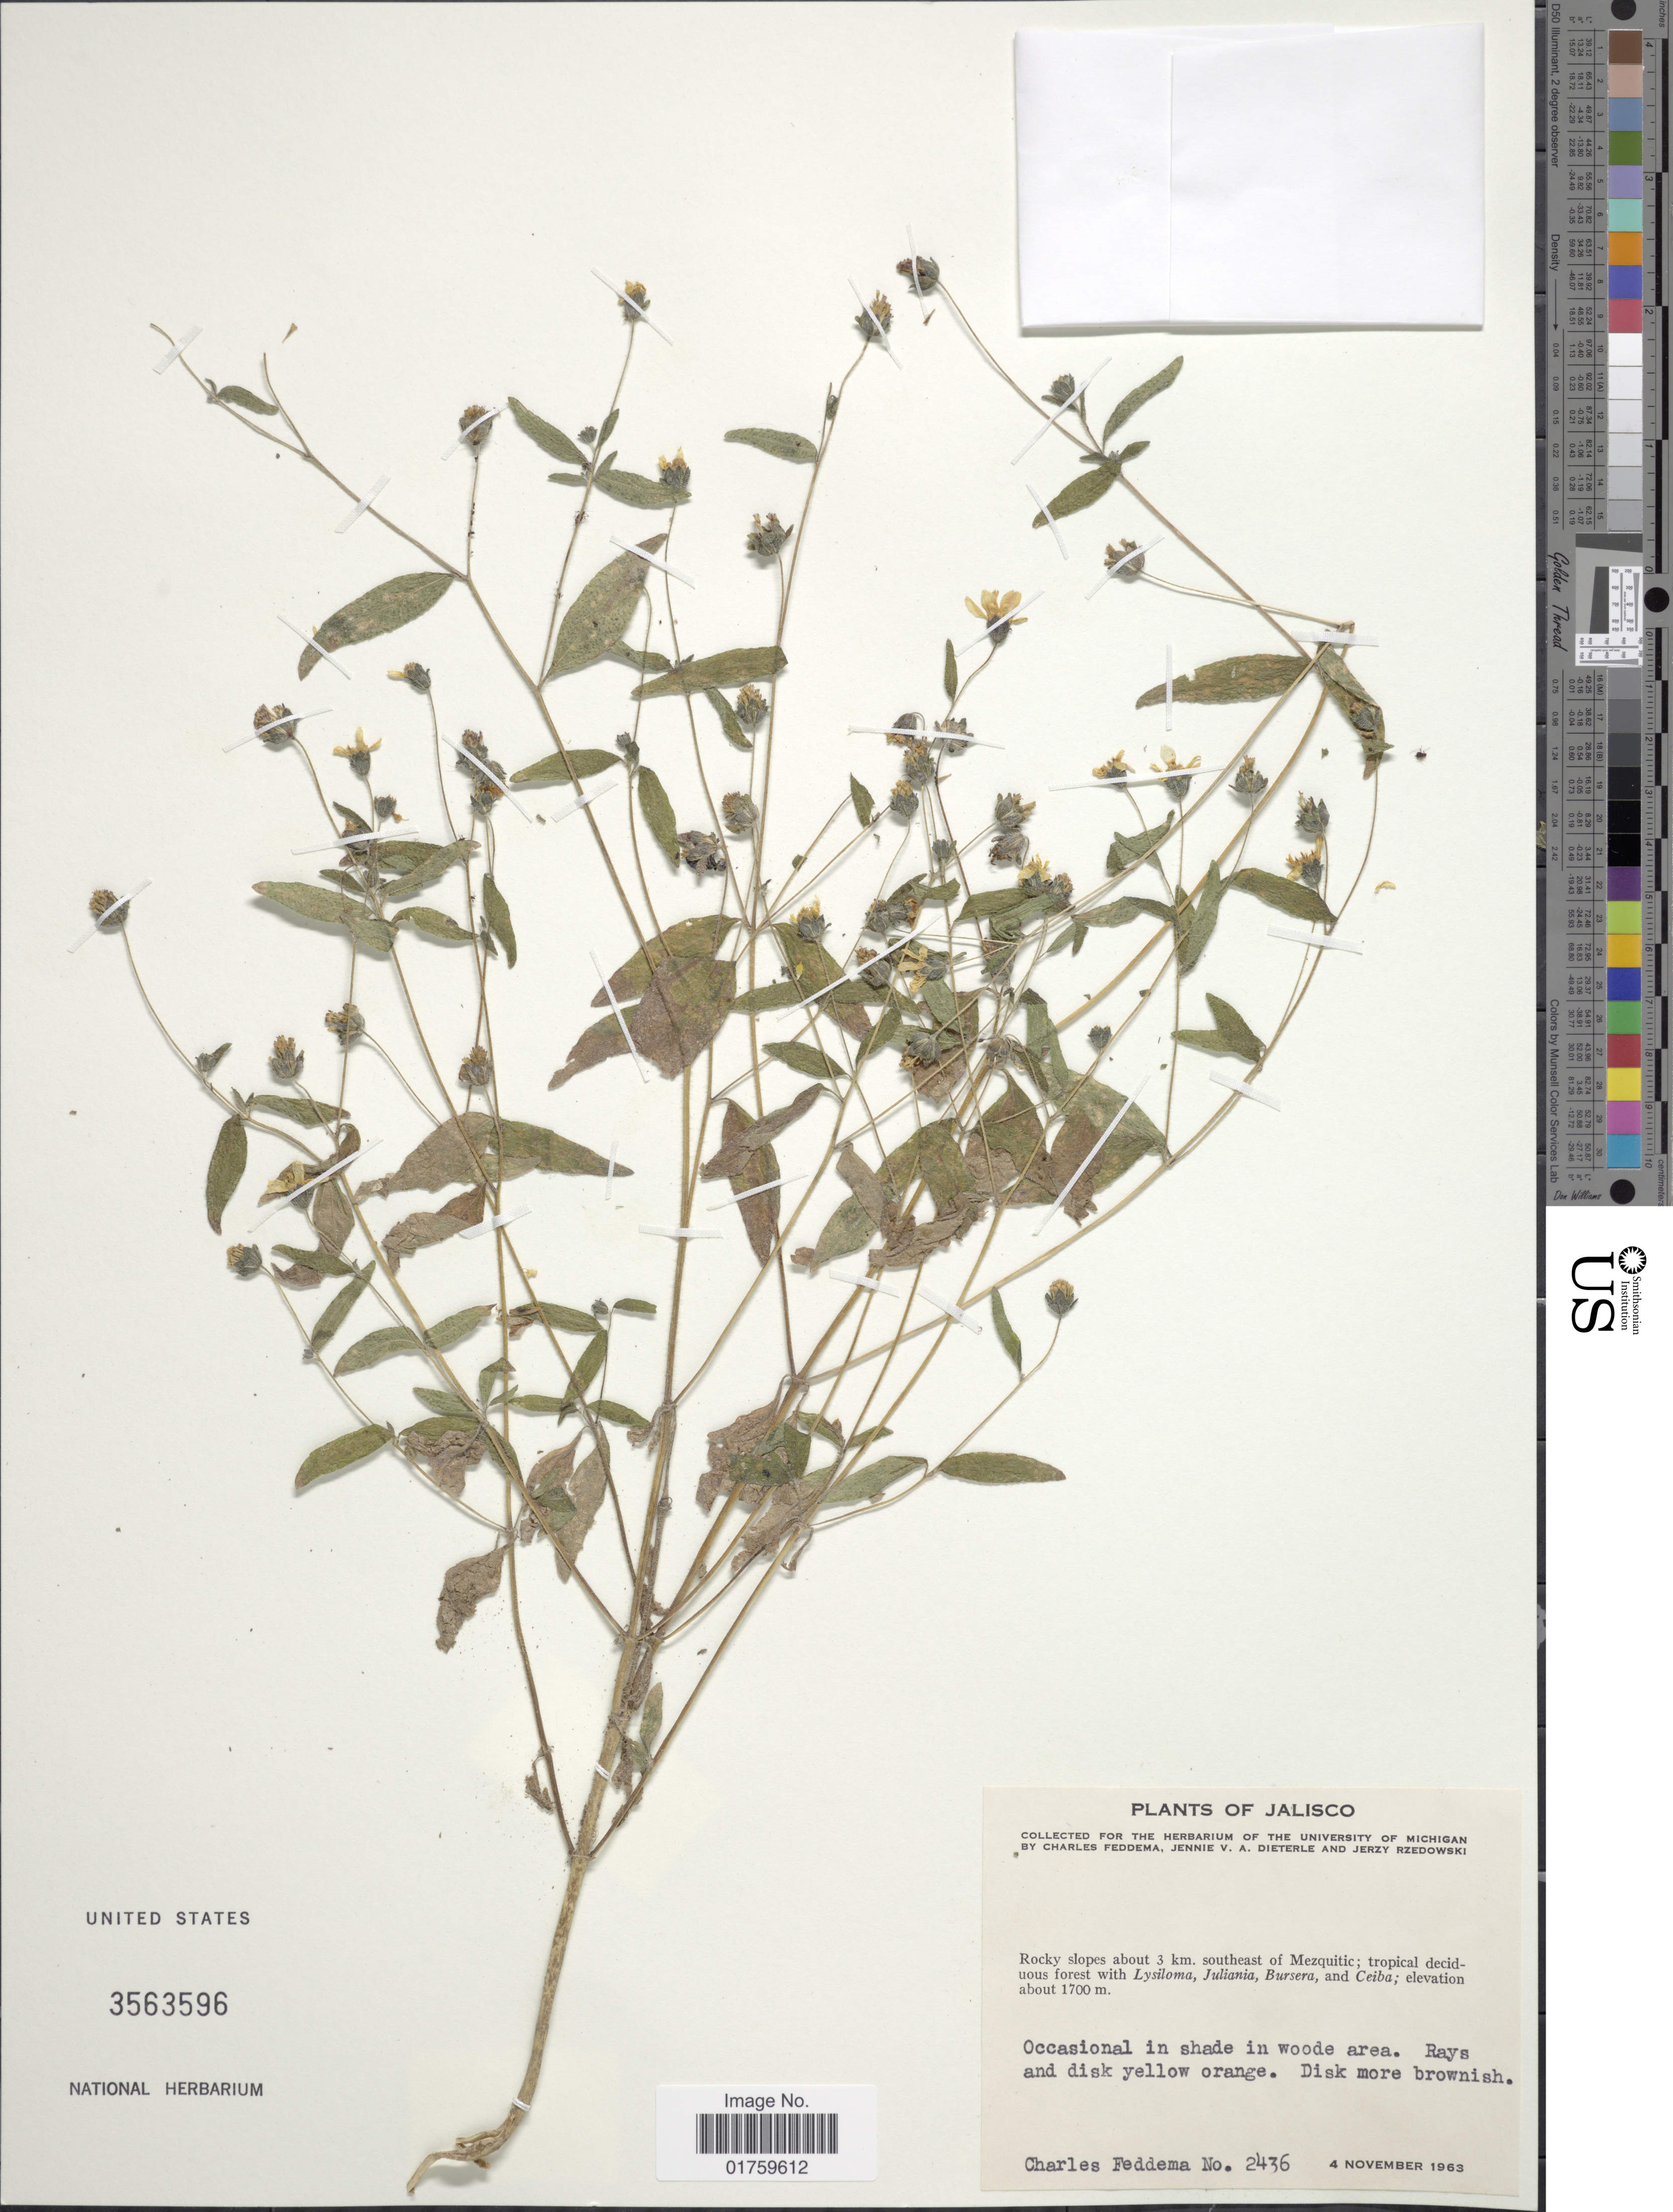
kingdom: Plantae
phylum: Tracheophyta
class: Magnoliopsida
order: Asterales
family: Asteraceae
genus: Aldama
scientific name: Aldama dentata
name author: La Llave ex La Llave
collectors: C. Feddema, J. Dieterle & J. Rzedowski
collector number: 2436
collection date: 1963-11-04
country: Mexico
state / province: Jalisco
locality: Rocky slopes about 3 km. southeast of Mezquitic.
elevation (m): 1700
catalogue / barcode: US 3563596